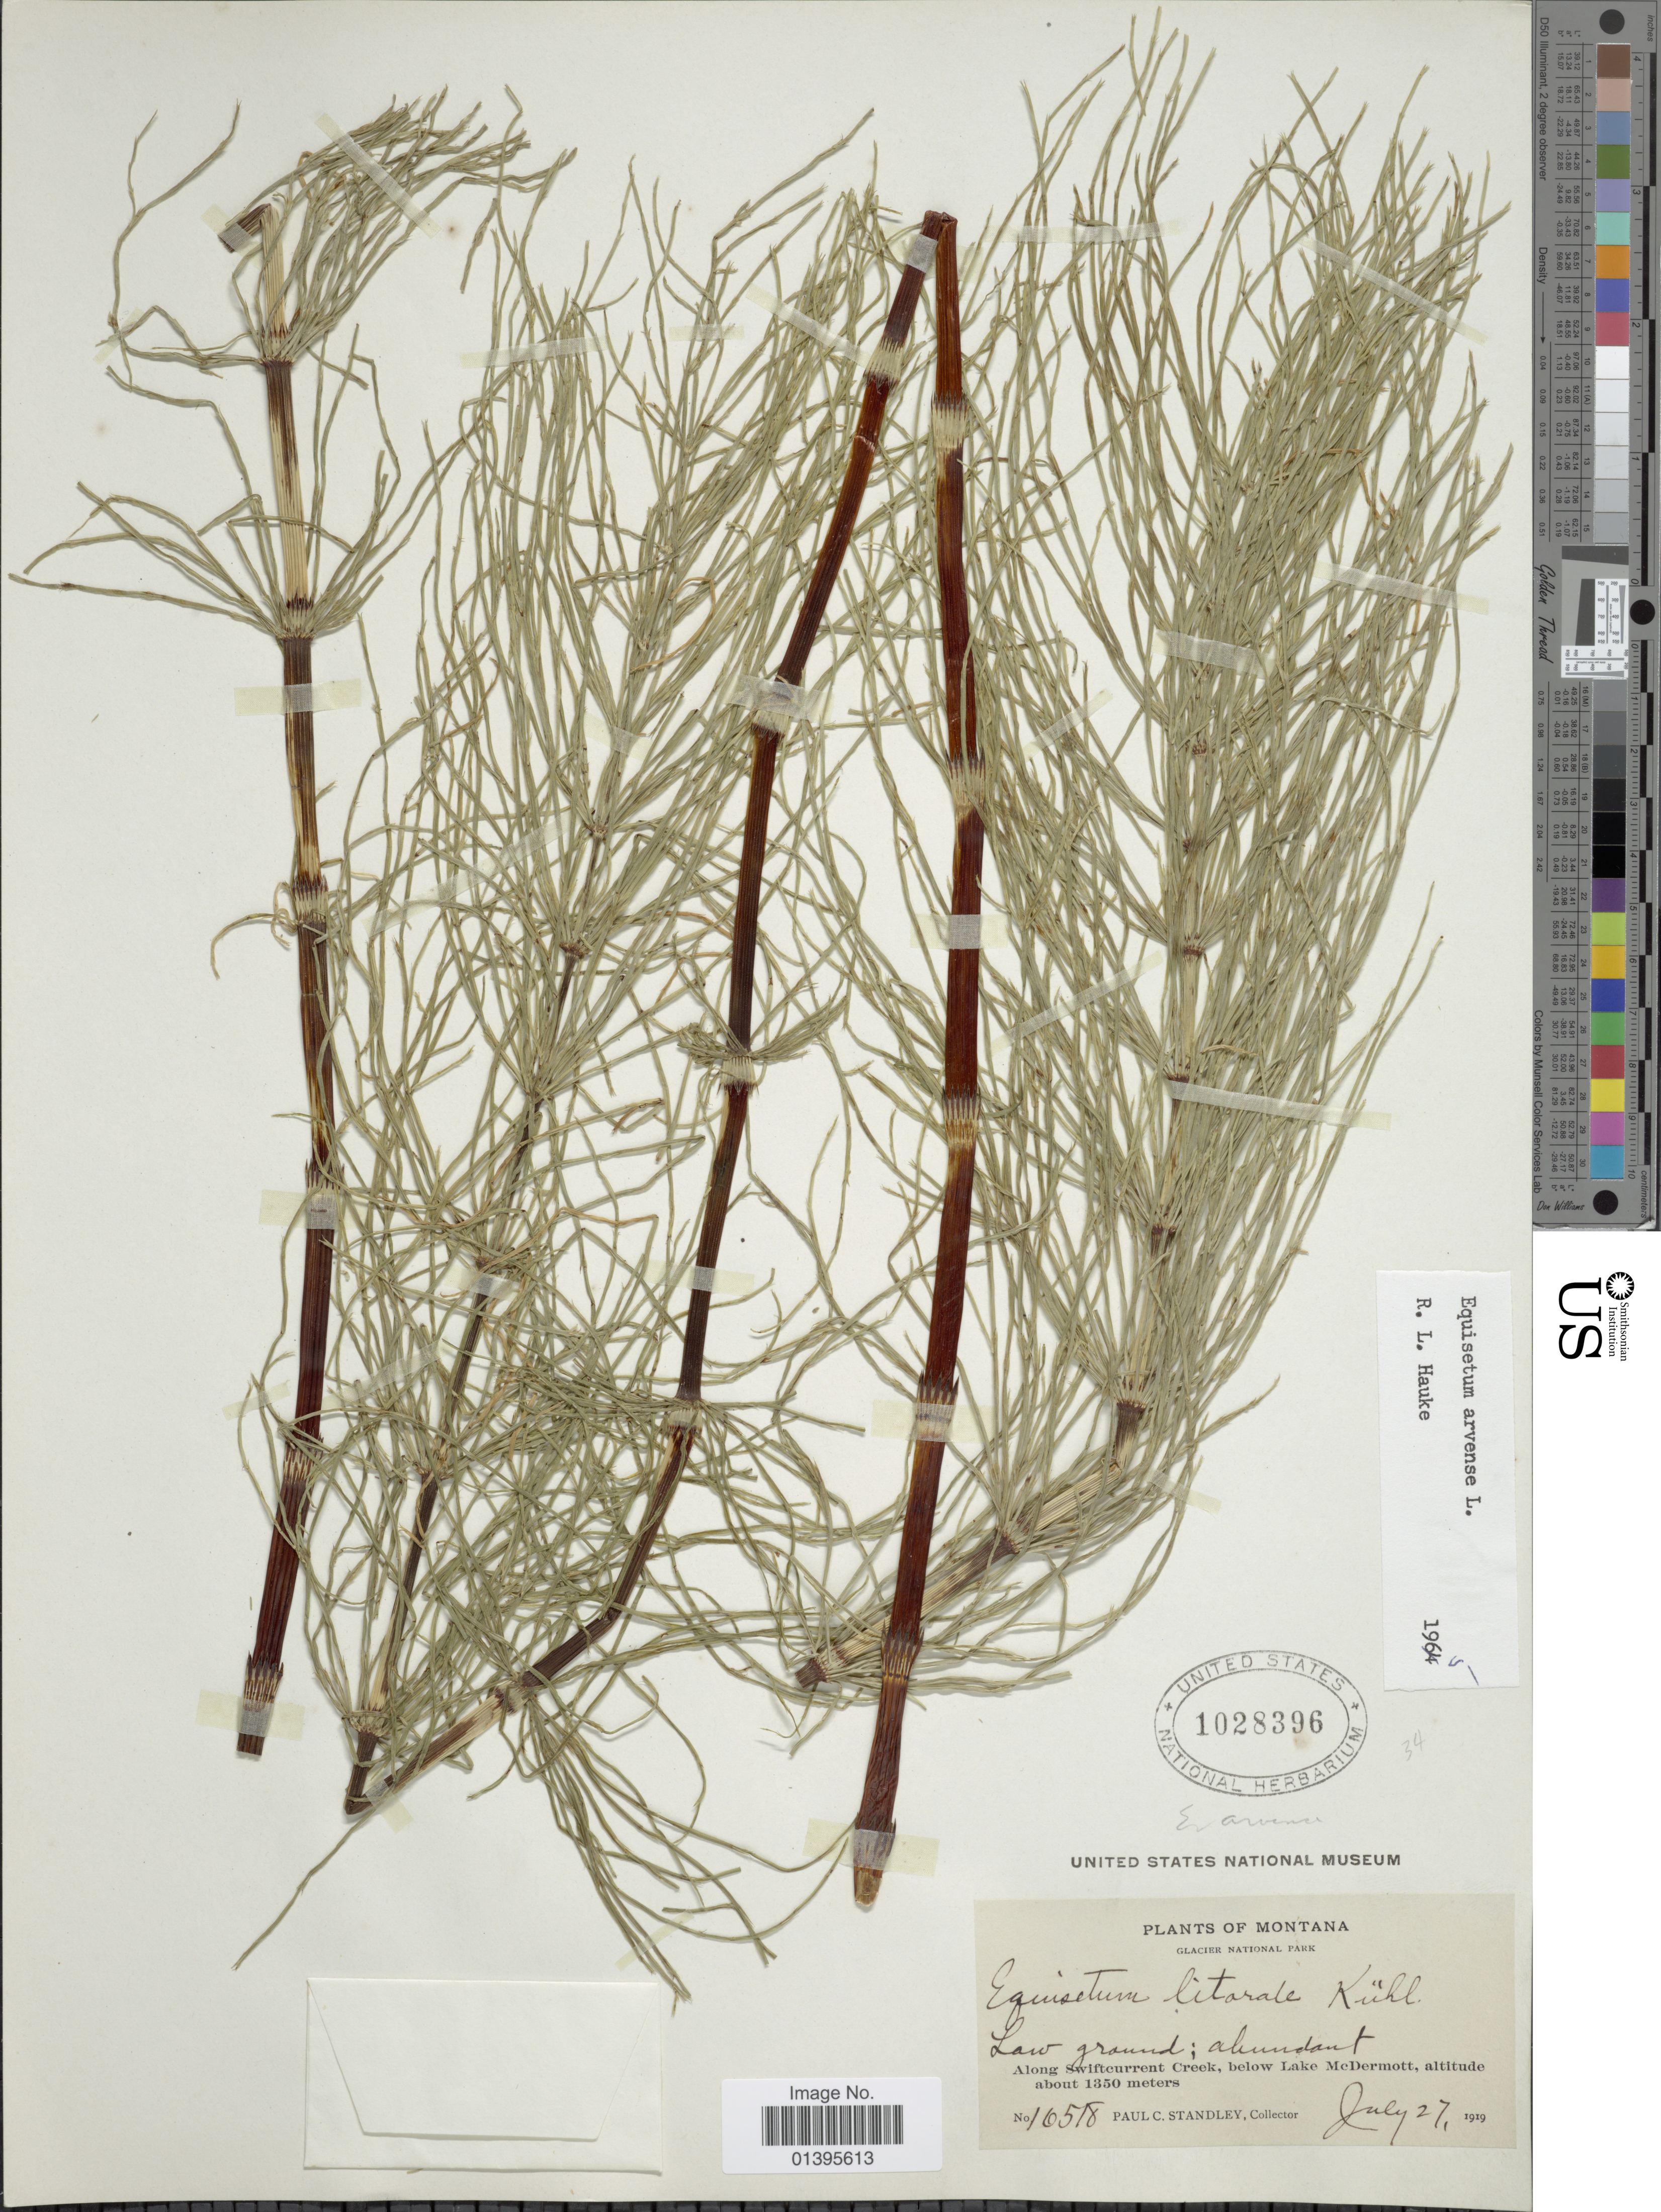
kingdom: Plantae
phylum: Tracheophyta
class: Polypodiopsida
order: Equisetales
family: Equisetaceae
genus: Equisetum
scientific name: Equisetum arvense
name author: L.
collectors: P. C. Standley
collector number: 10518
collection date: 1919-07-27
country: United States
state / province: Montana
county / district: Glacier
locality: Glacier National Park, along Swiftcurrent Creek, below Lake McDermott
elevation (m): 1350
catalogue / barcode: US 1028396